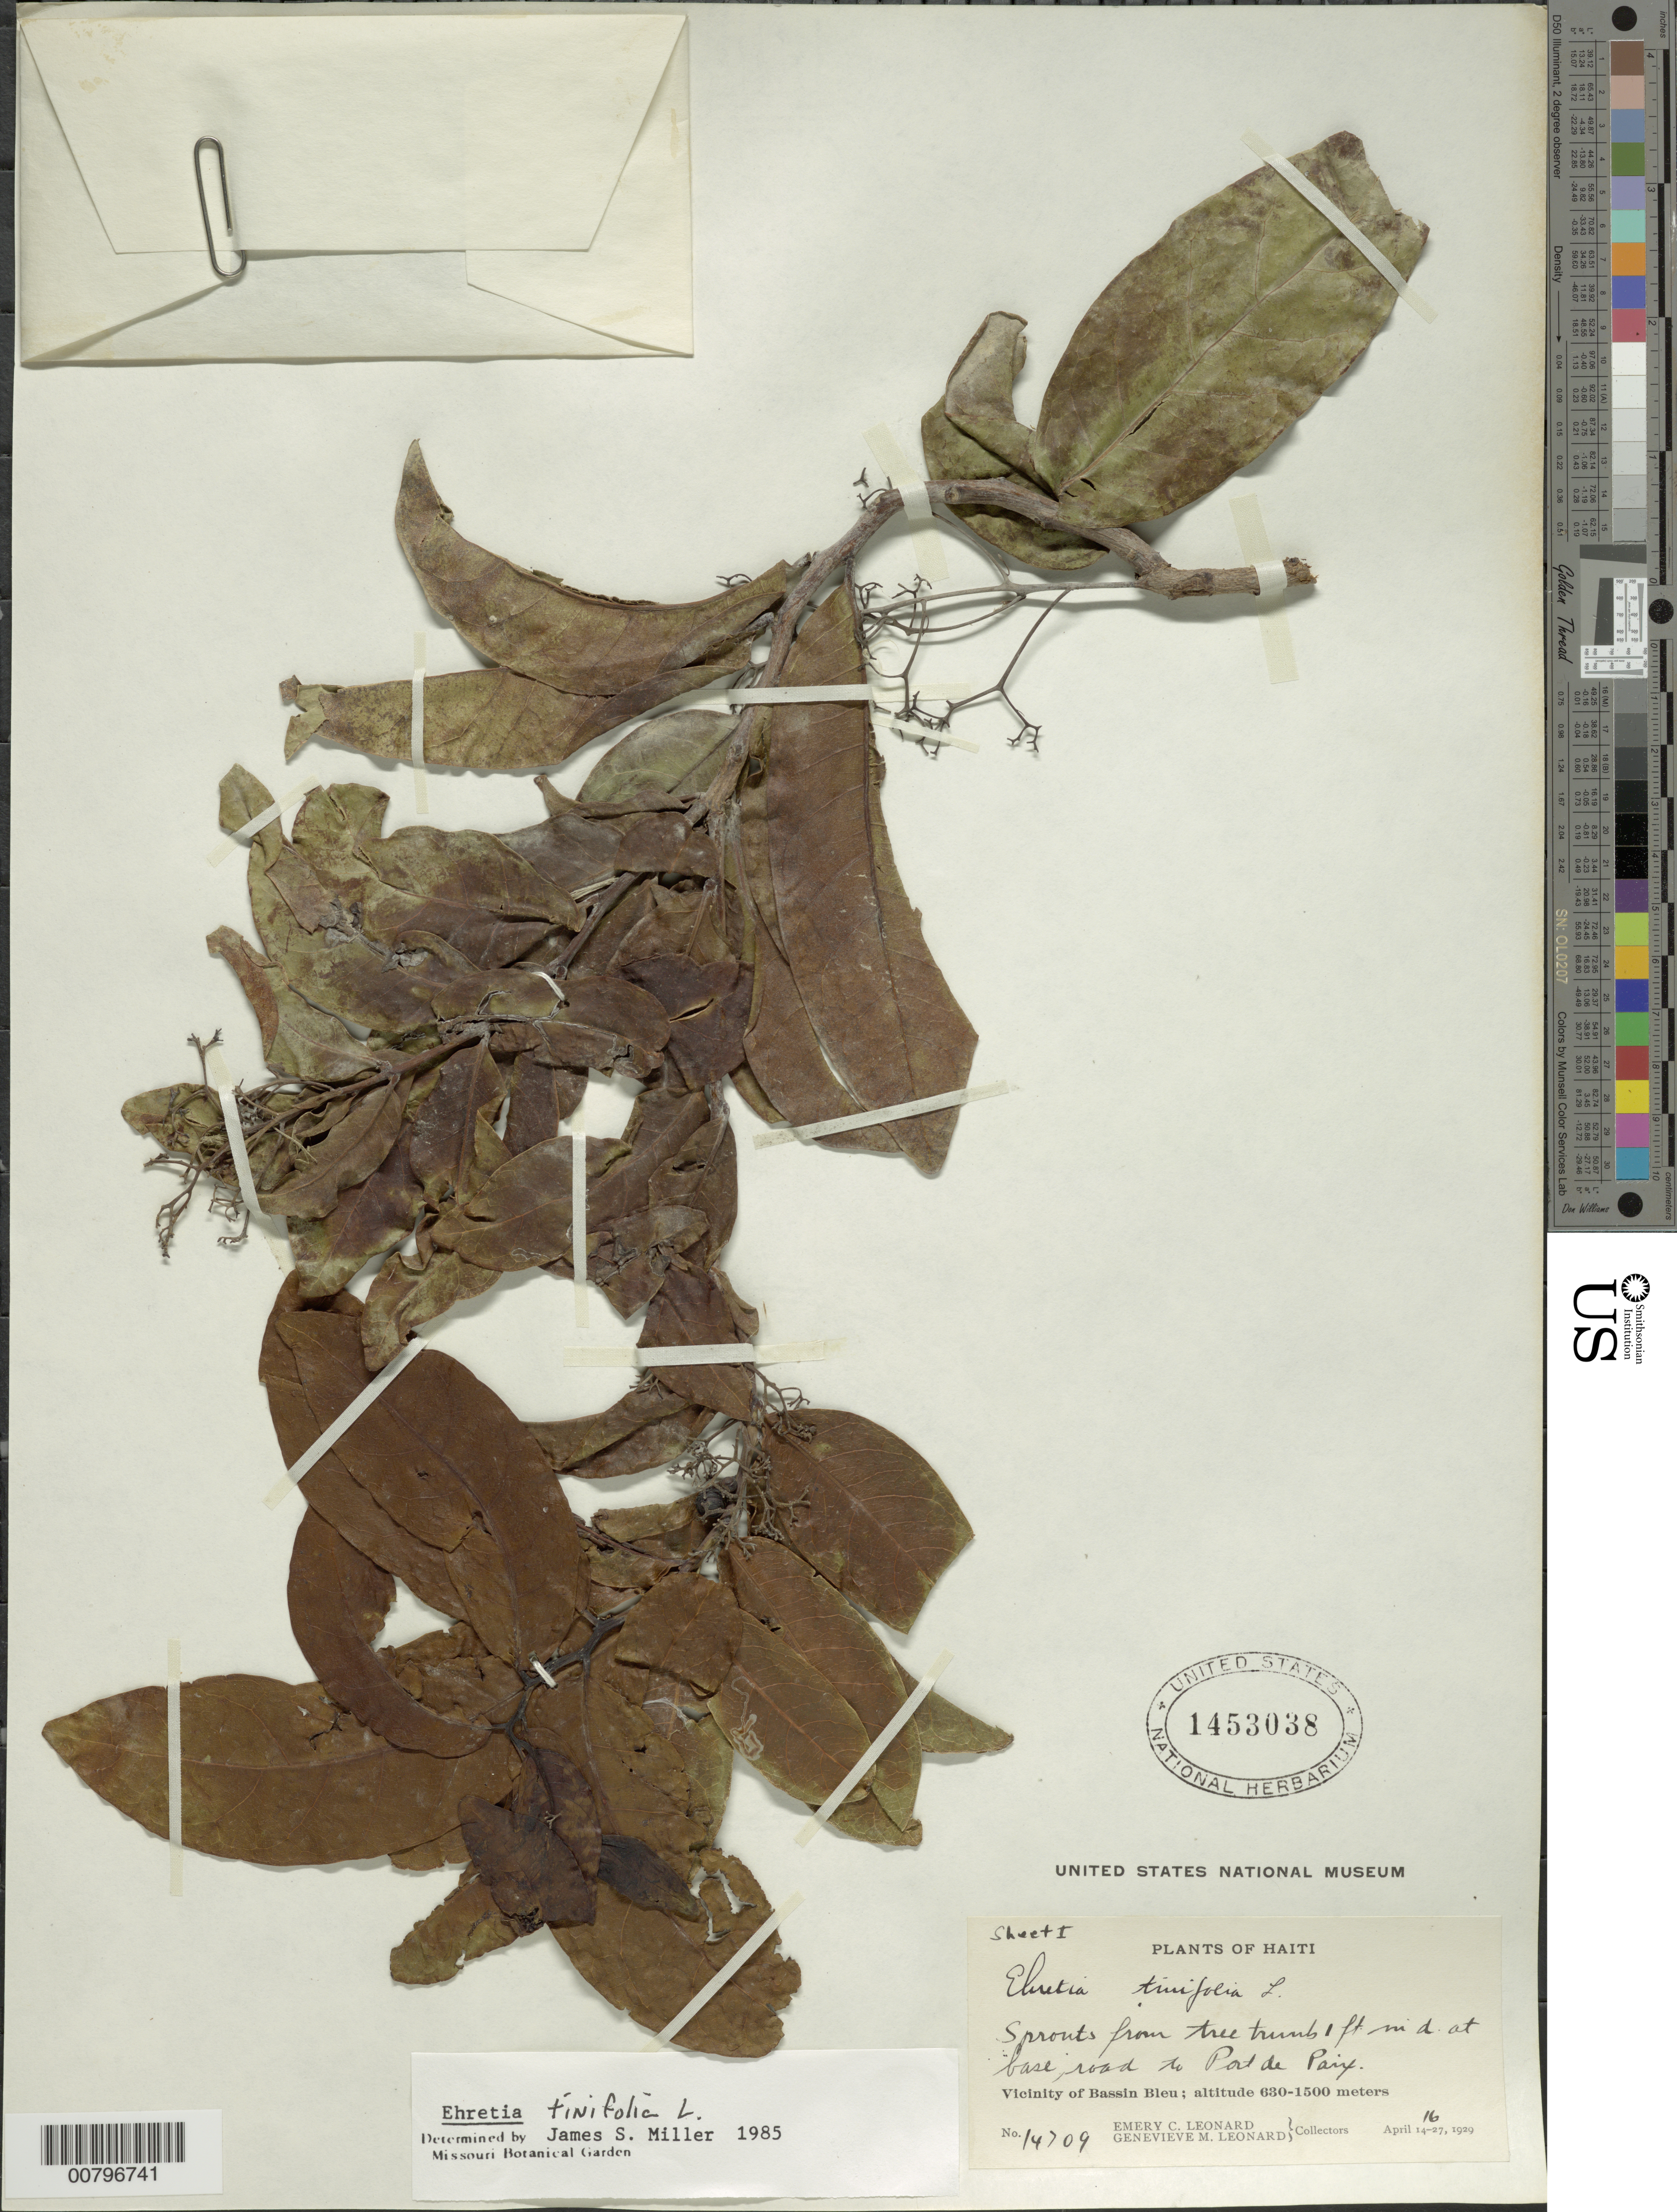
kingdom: Plantae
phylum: Tracheophyta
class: Magnoliopsida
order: Boraginales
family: Ehretiaceae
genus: Ehretia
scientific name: Ehretia tinifolia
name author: L.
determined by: Miller, James S., (MO), Missouri Botanical Garden (UNITED STATES)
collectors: E. C. Leonard & G. M. Leonard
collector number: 14709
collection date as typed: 16 Apr 1929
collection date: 1929-04-16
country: Haiti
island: Hispaniola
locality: Vicinity of Bassin Bleu, road to Port de Paix.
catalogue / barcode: US 1453038